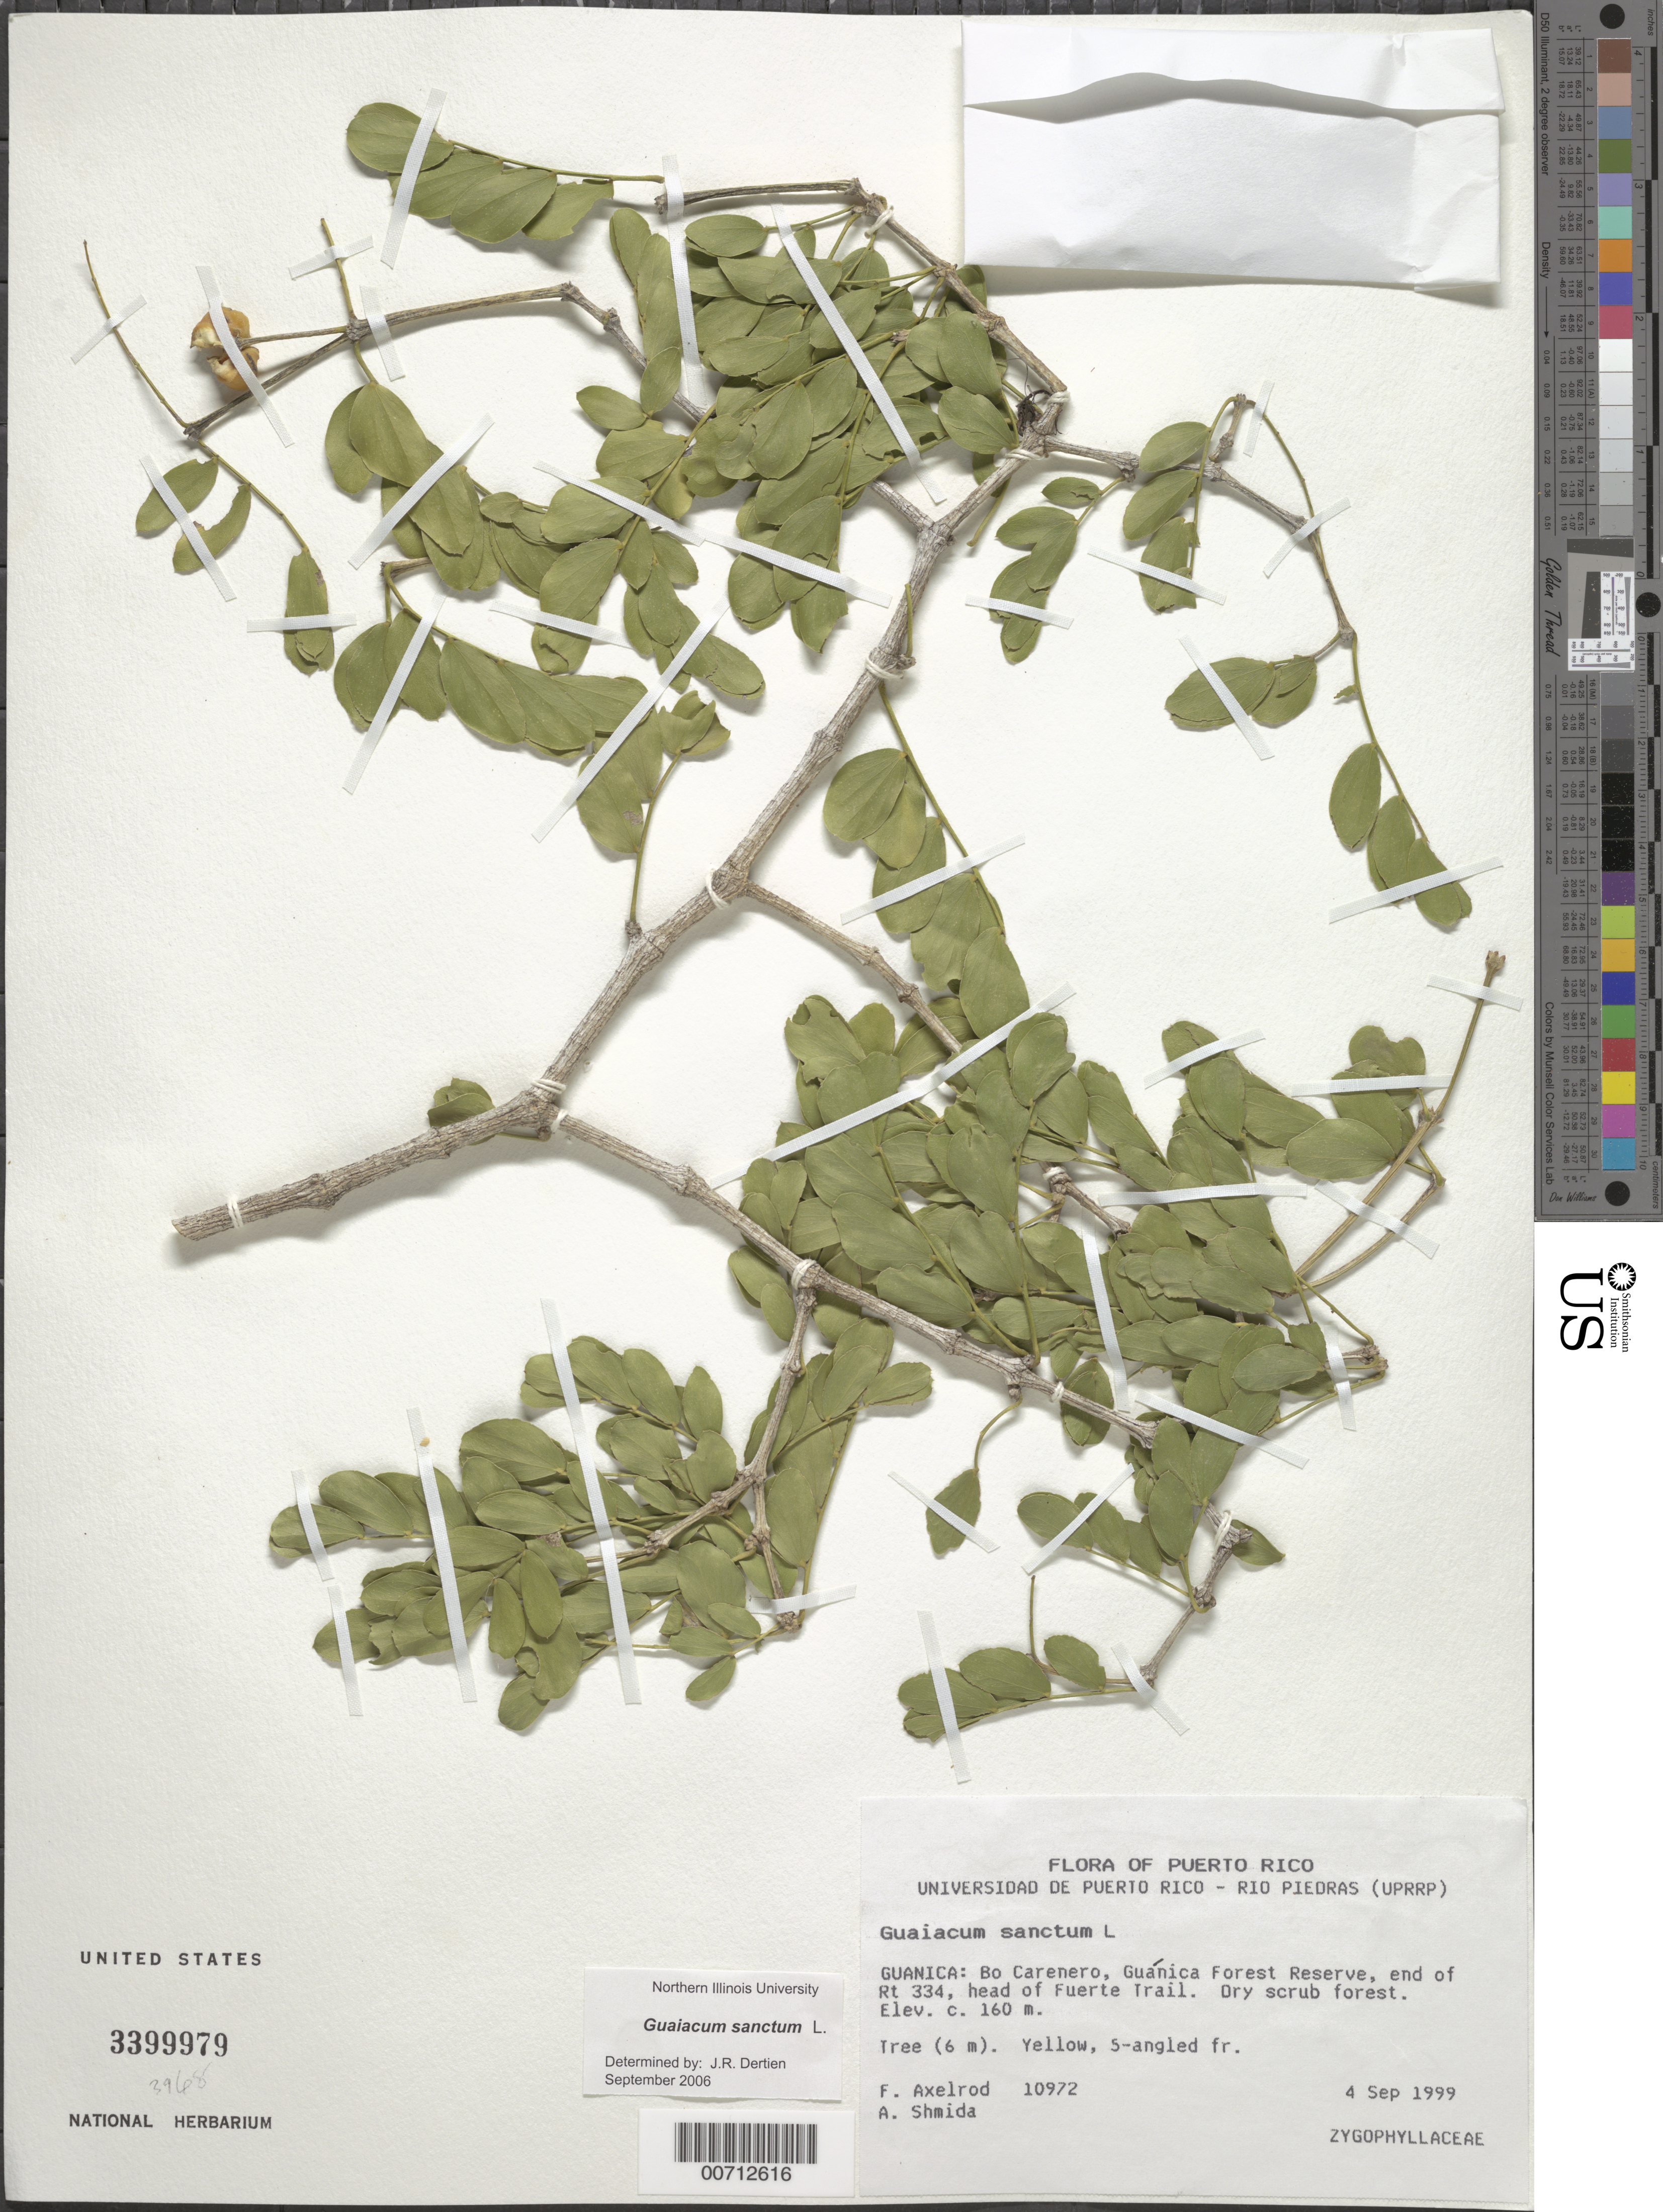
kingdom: Plantae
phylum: Tracheophyta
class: Magnoliopsida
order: Zygophyllales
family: Zygophyllaceae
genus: Guaiacum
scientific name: Guaiacum sanctum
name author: L.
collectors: F. S. Axelrod & A. Shmida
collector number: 10972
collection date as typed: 04 Sep 1999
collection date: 1999-09-04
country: Puerto Rico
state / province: Guanica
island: Greater Antilles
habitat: Dry scrub forest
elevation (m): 160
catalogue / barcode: US 3399979